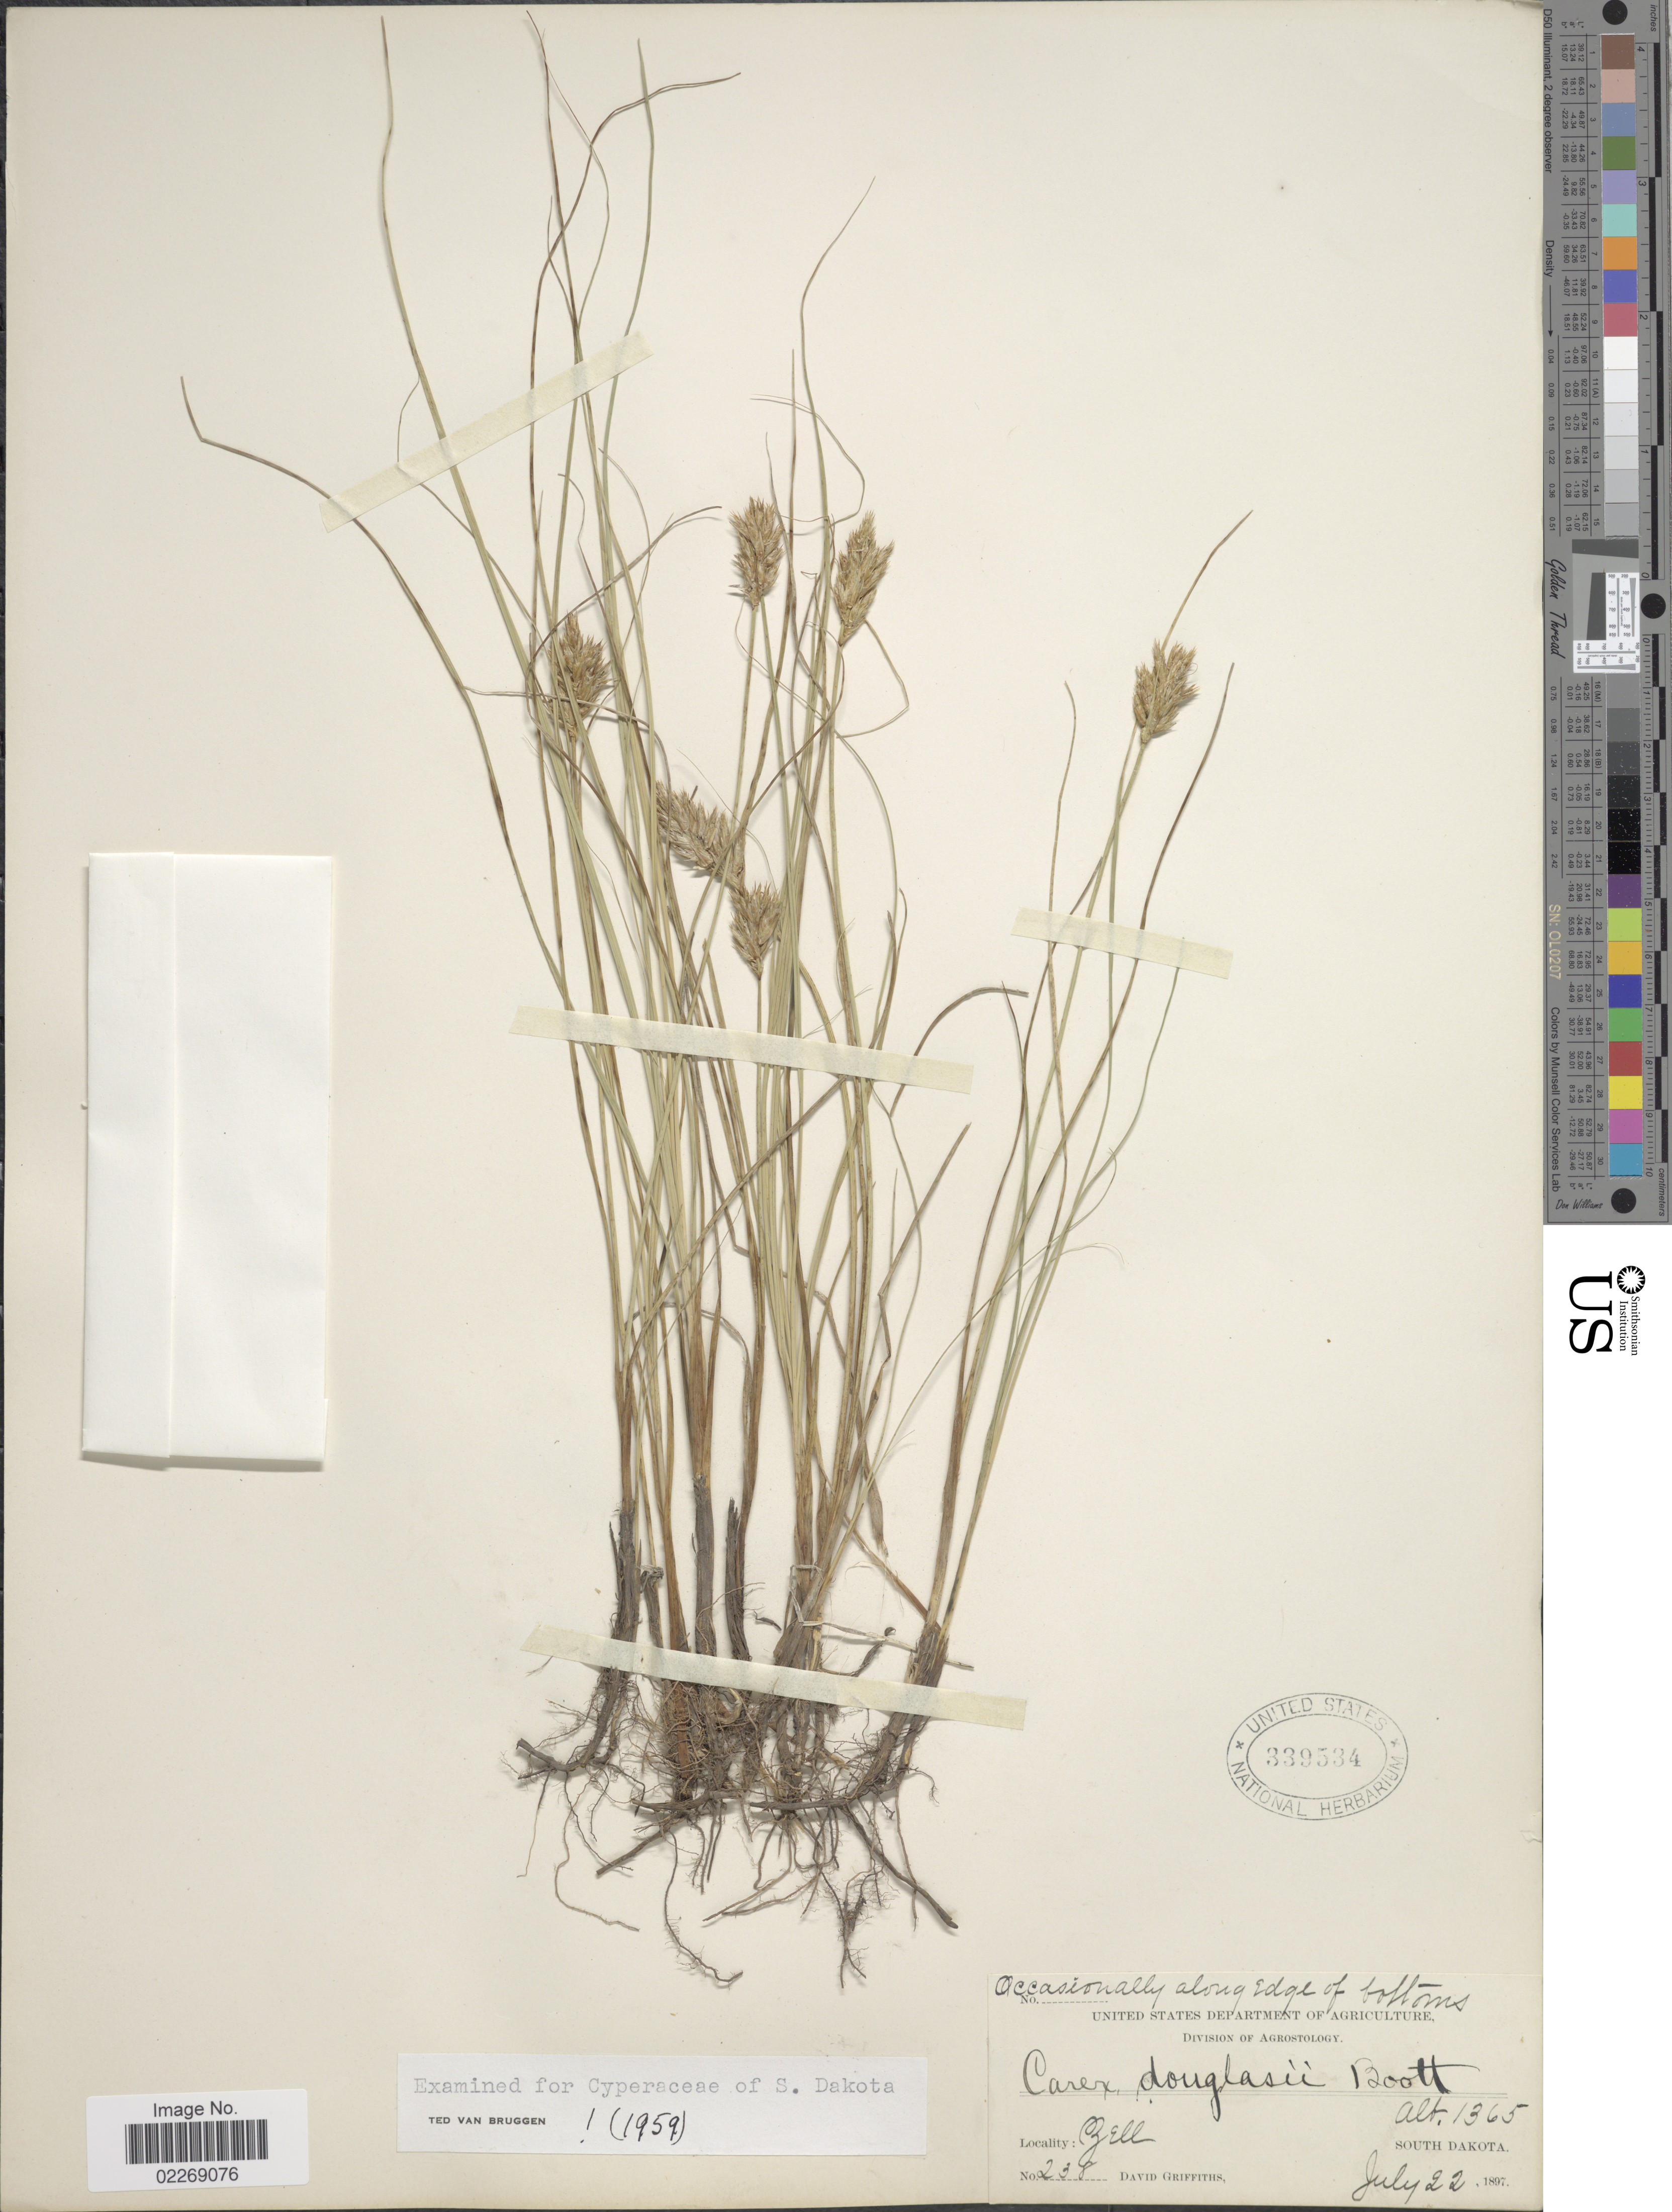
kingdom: Plantae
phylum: Tracheophyta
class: Liliopsida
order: Poales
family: Cyperaceae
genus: Carex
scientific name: Carex douglasii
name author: Boott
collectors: D. Griffiths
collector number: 238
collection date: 1897-07-22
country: United States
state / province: South Dakota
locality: Zell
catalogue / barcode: US 339534